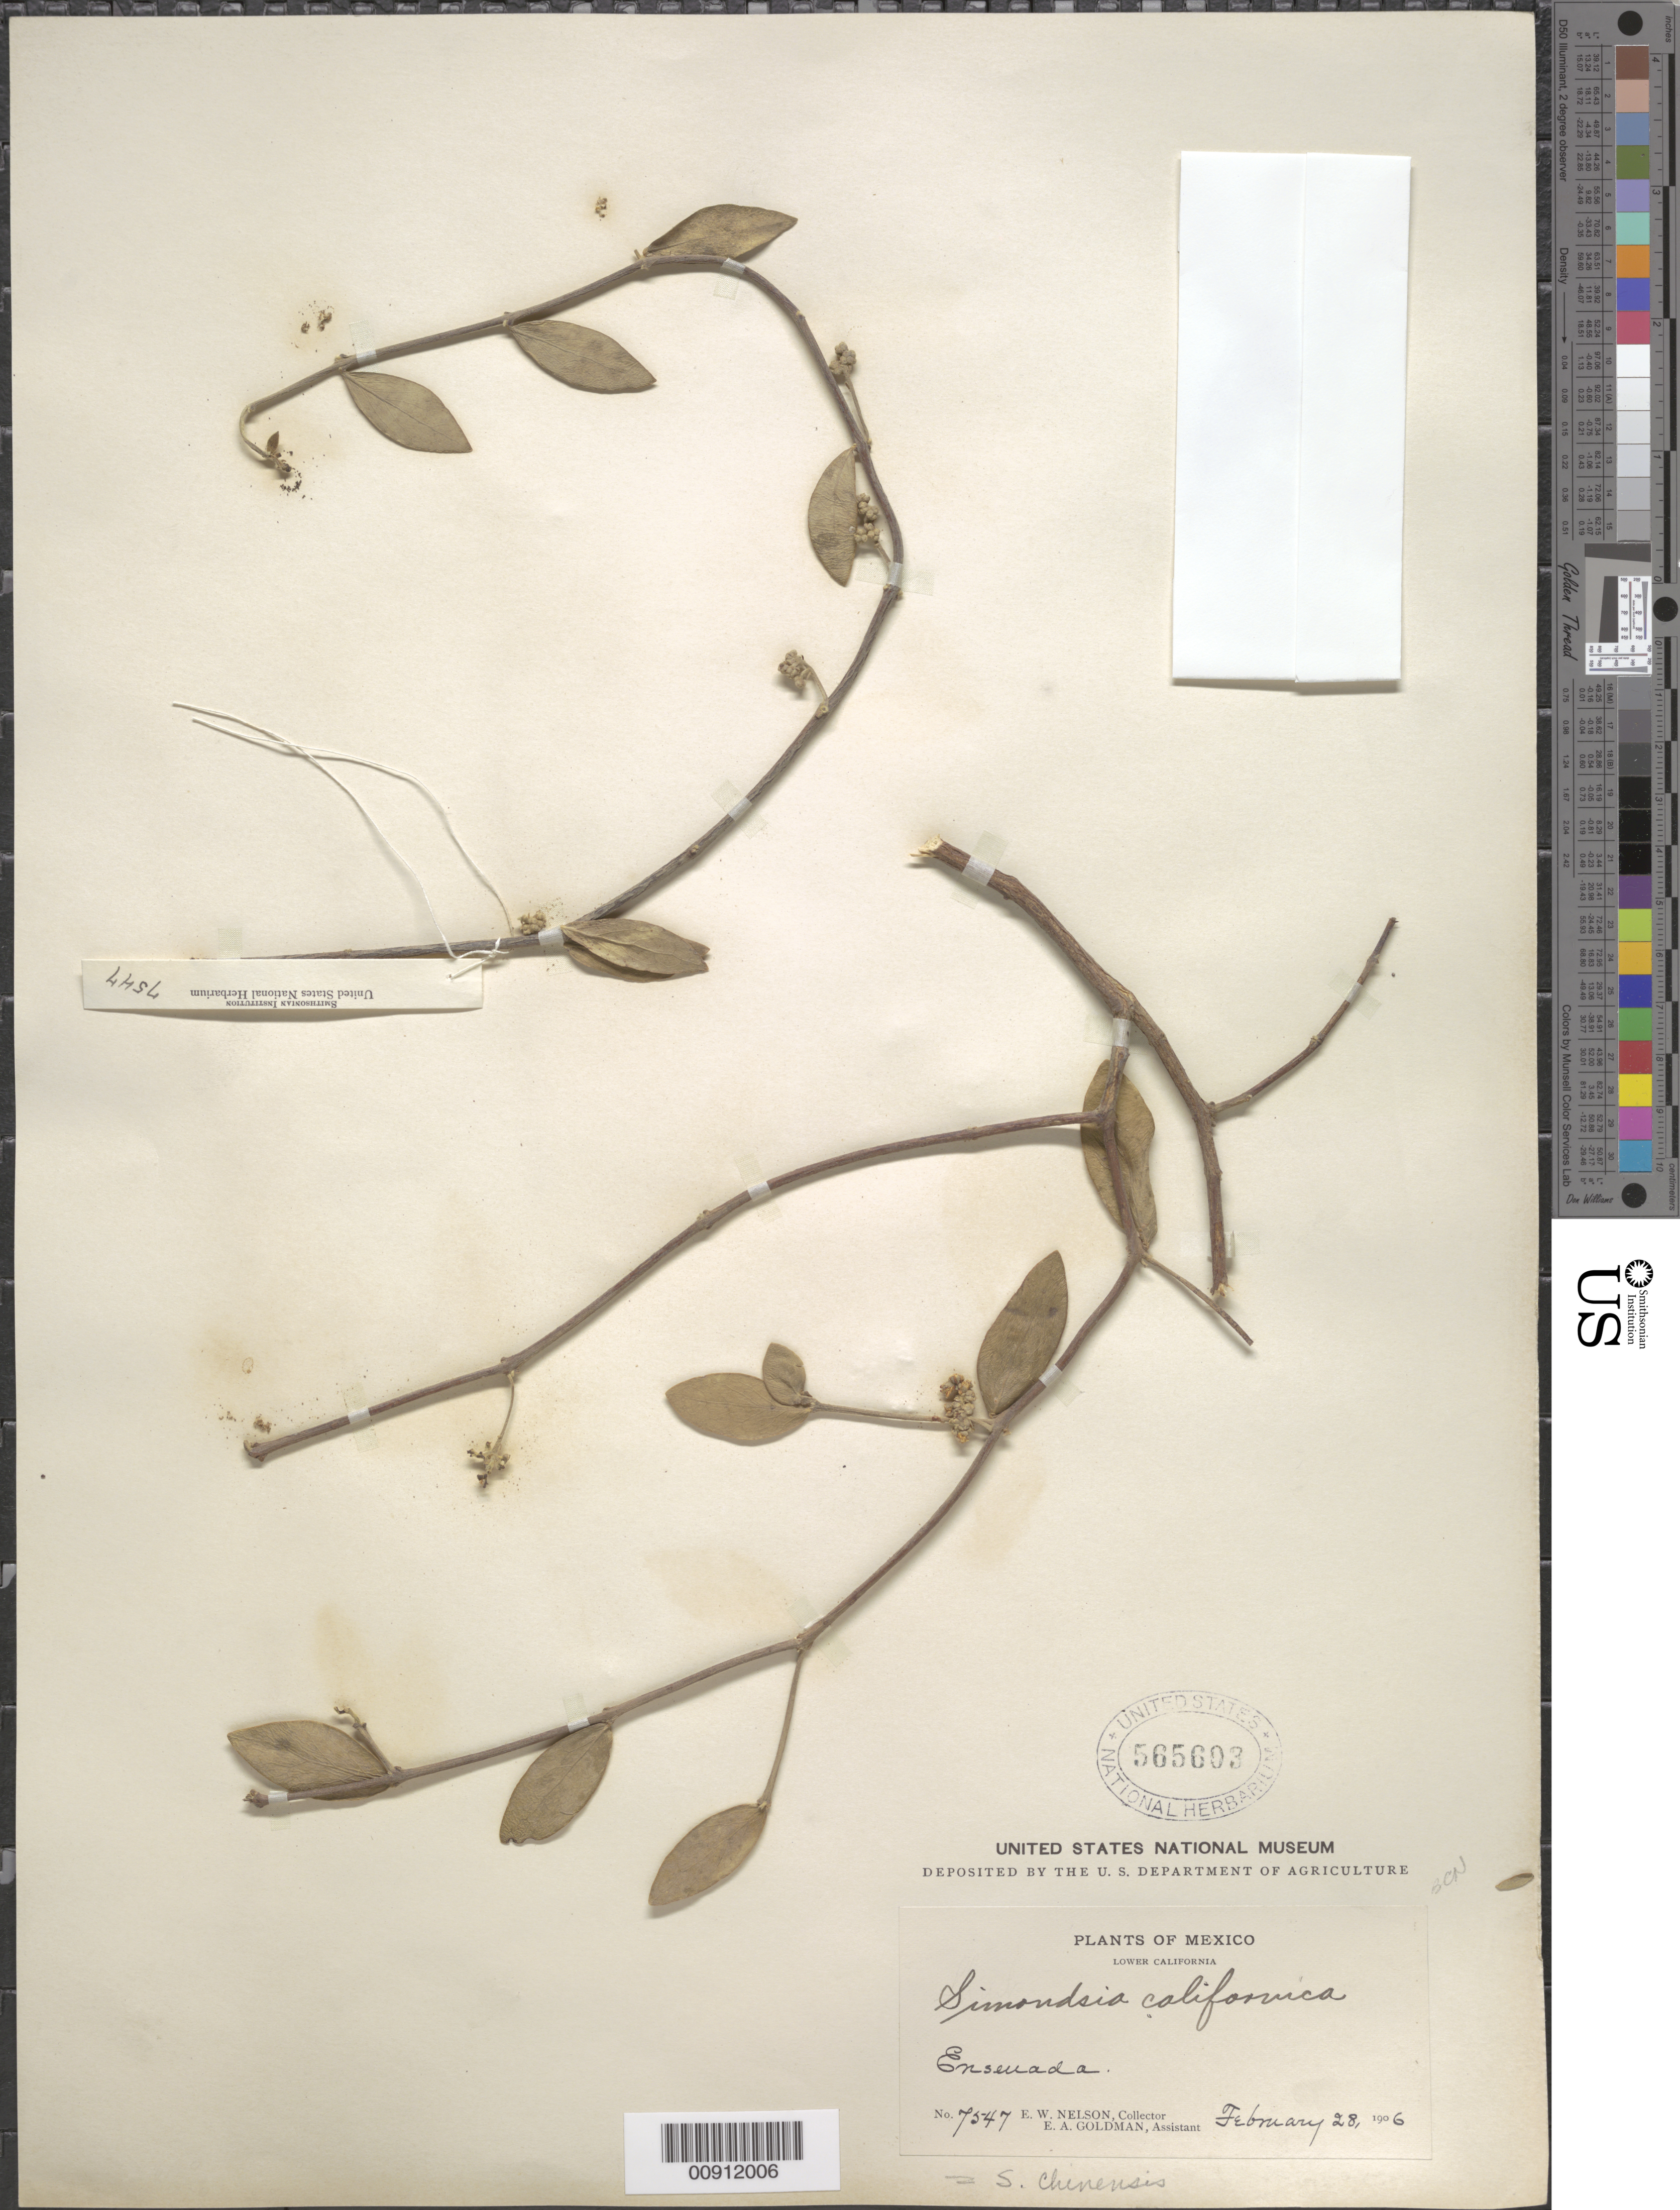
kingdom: Plantae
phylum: Tracheophyta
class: Magnoliopsida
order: Caryophyllales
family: Simmondsiaceae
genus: Simmondsia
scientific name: Simmondsia chinensis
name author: (Link) C.K. Schneid.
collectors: E. W. Nelson & E. A. Goldman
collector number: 7547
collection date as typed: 28 Feb 1906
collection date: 1906-02-28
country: Mexico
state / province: Baja California Norte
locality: Ensenada. Lower California.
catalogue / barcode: US 565603